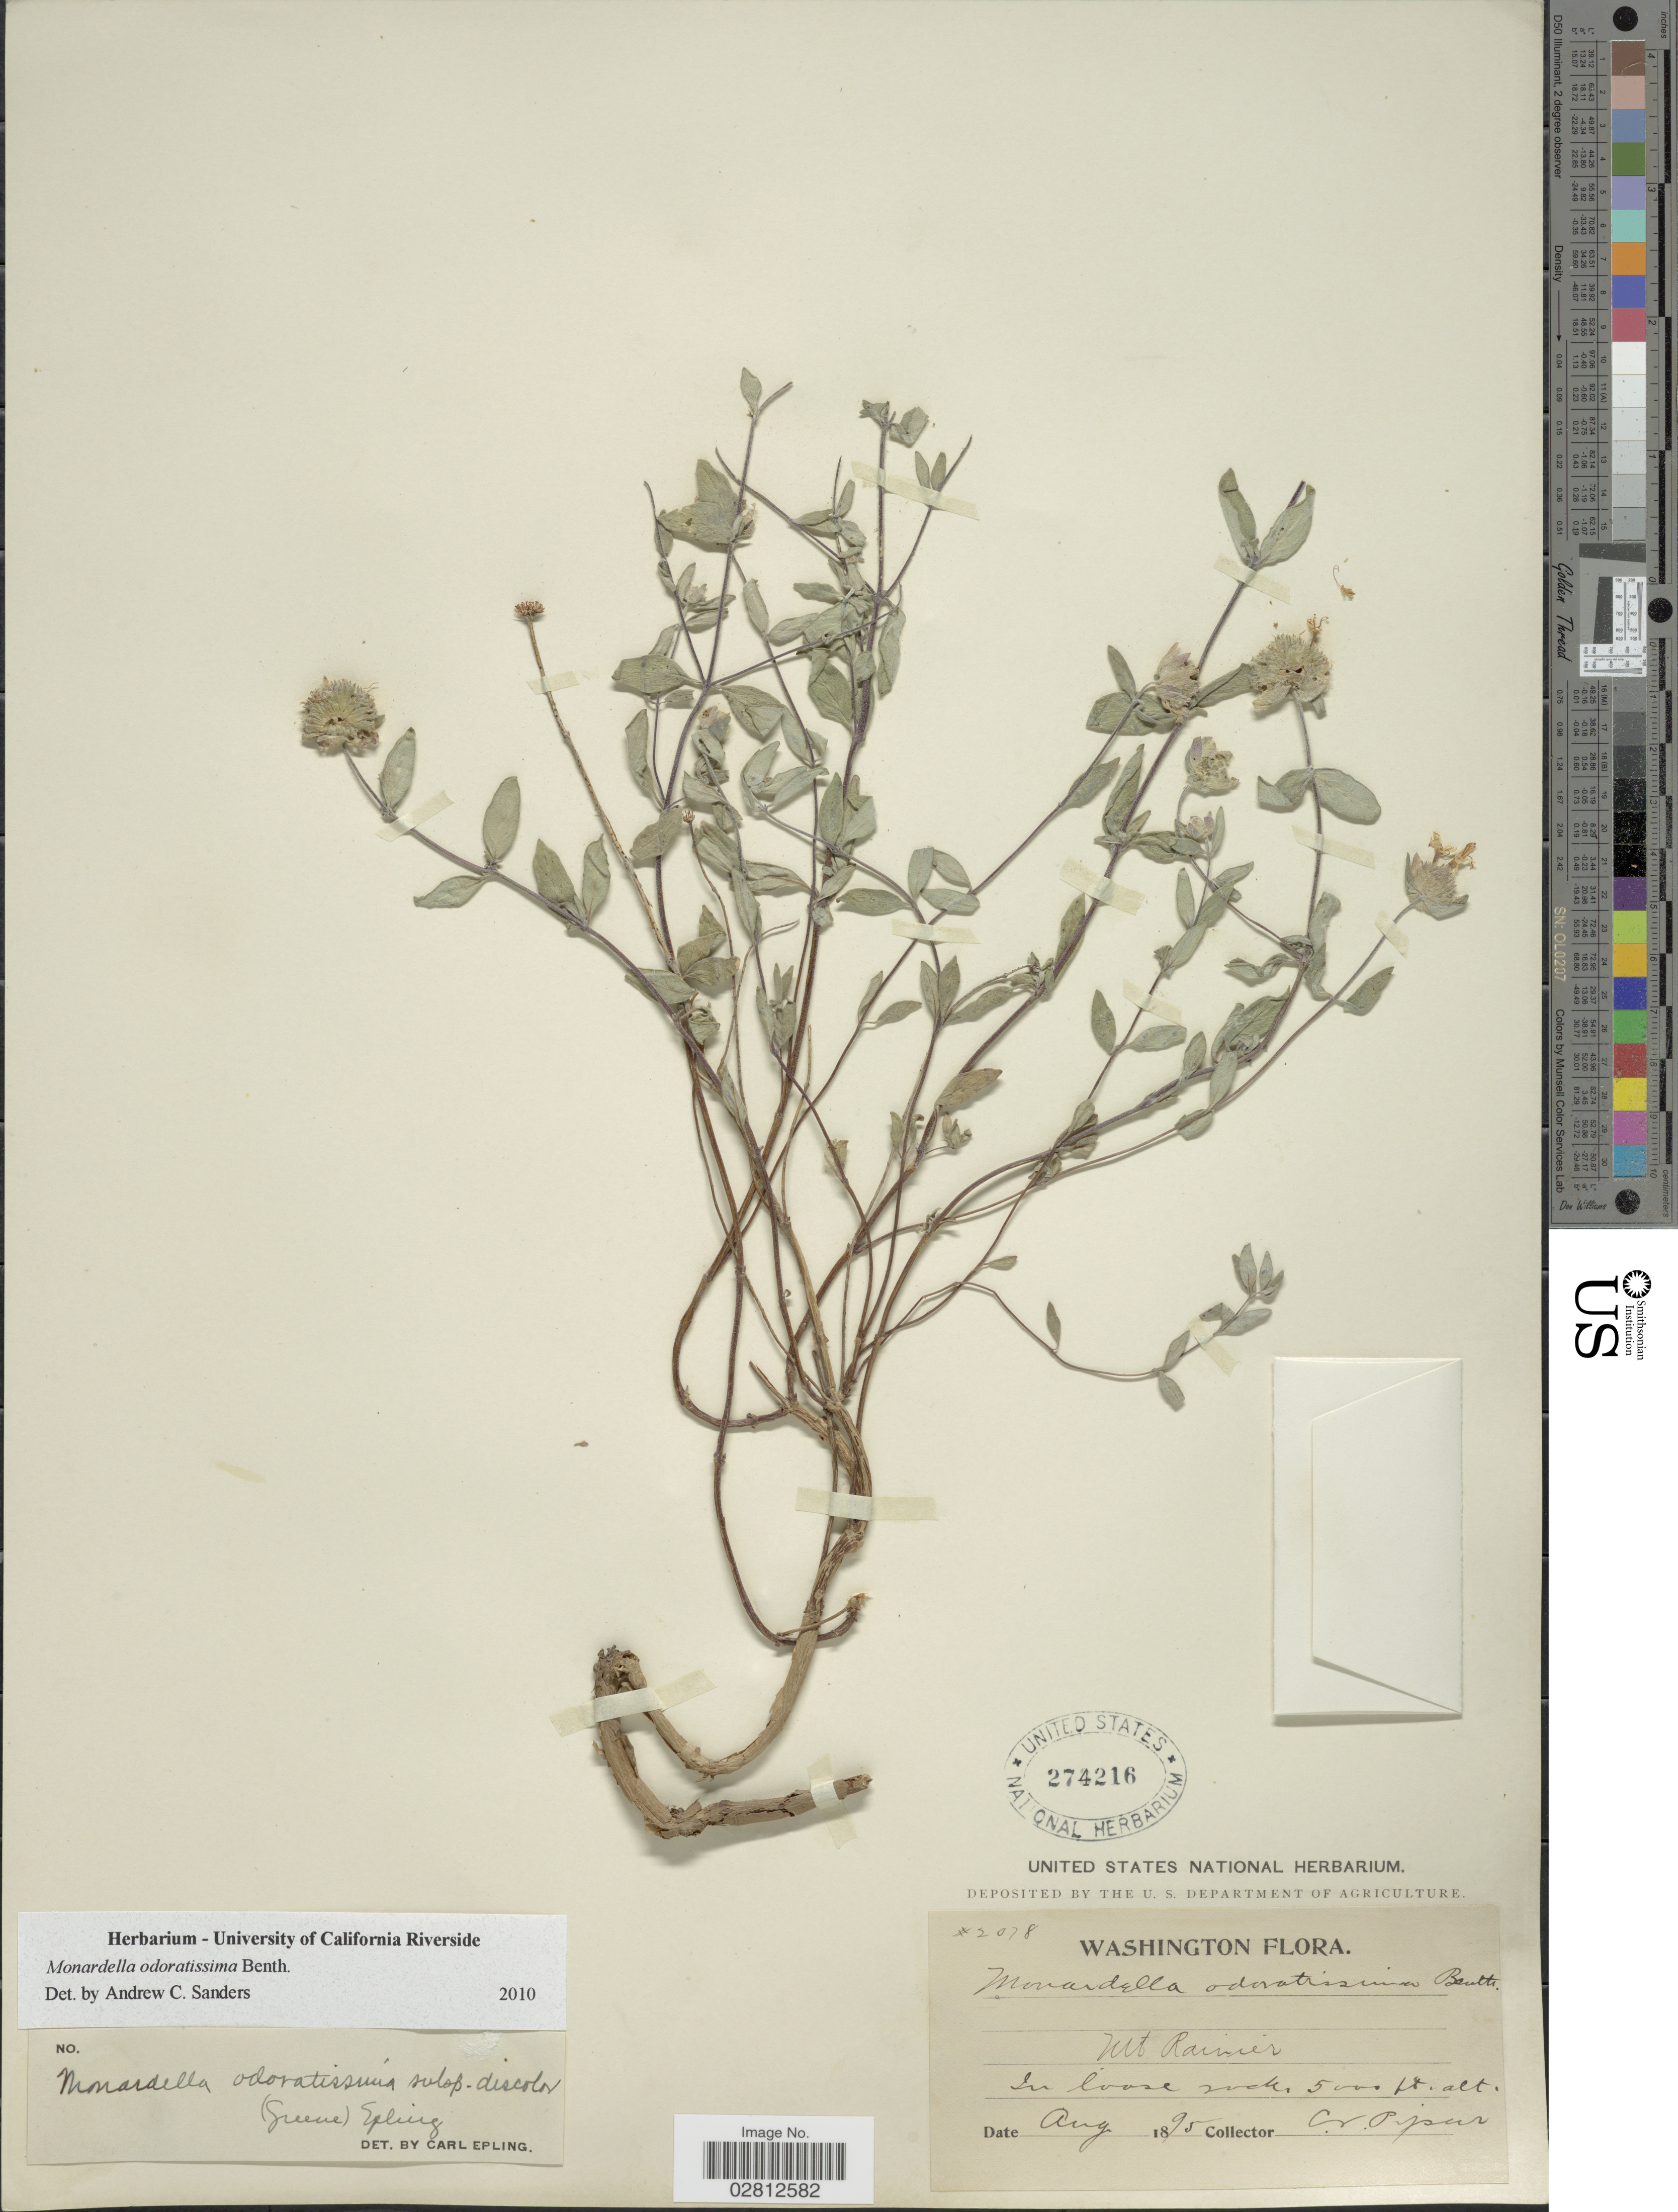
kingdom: Plantae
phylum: Tracheophyta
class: Magnoliopsida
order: Lamiales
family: Lamiaceae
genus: Monardella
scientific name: Monardella odoratissima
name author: Benth.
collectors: C. V. Piper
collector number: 2078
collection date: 1895-08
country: United States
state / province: Washington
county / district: Pierce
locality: Mt Rainier.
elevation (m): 1524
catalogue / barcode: US 274216